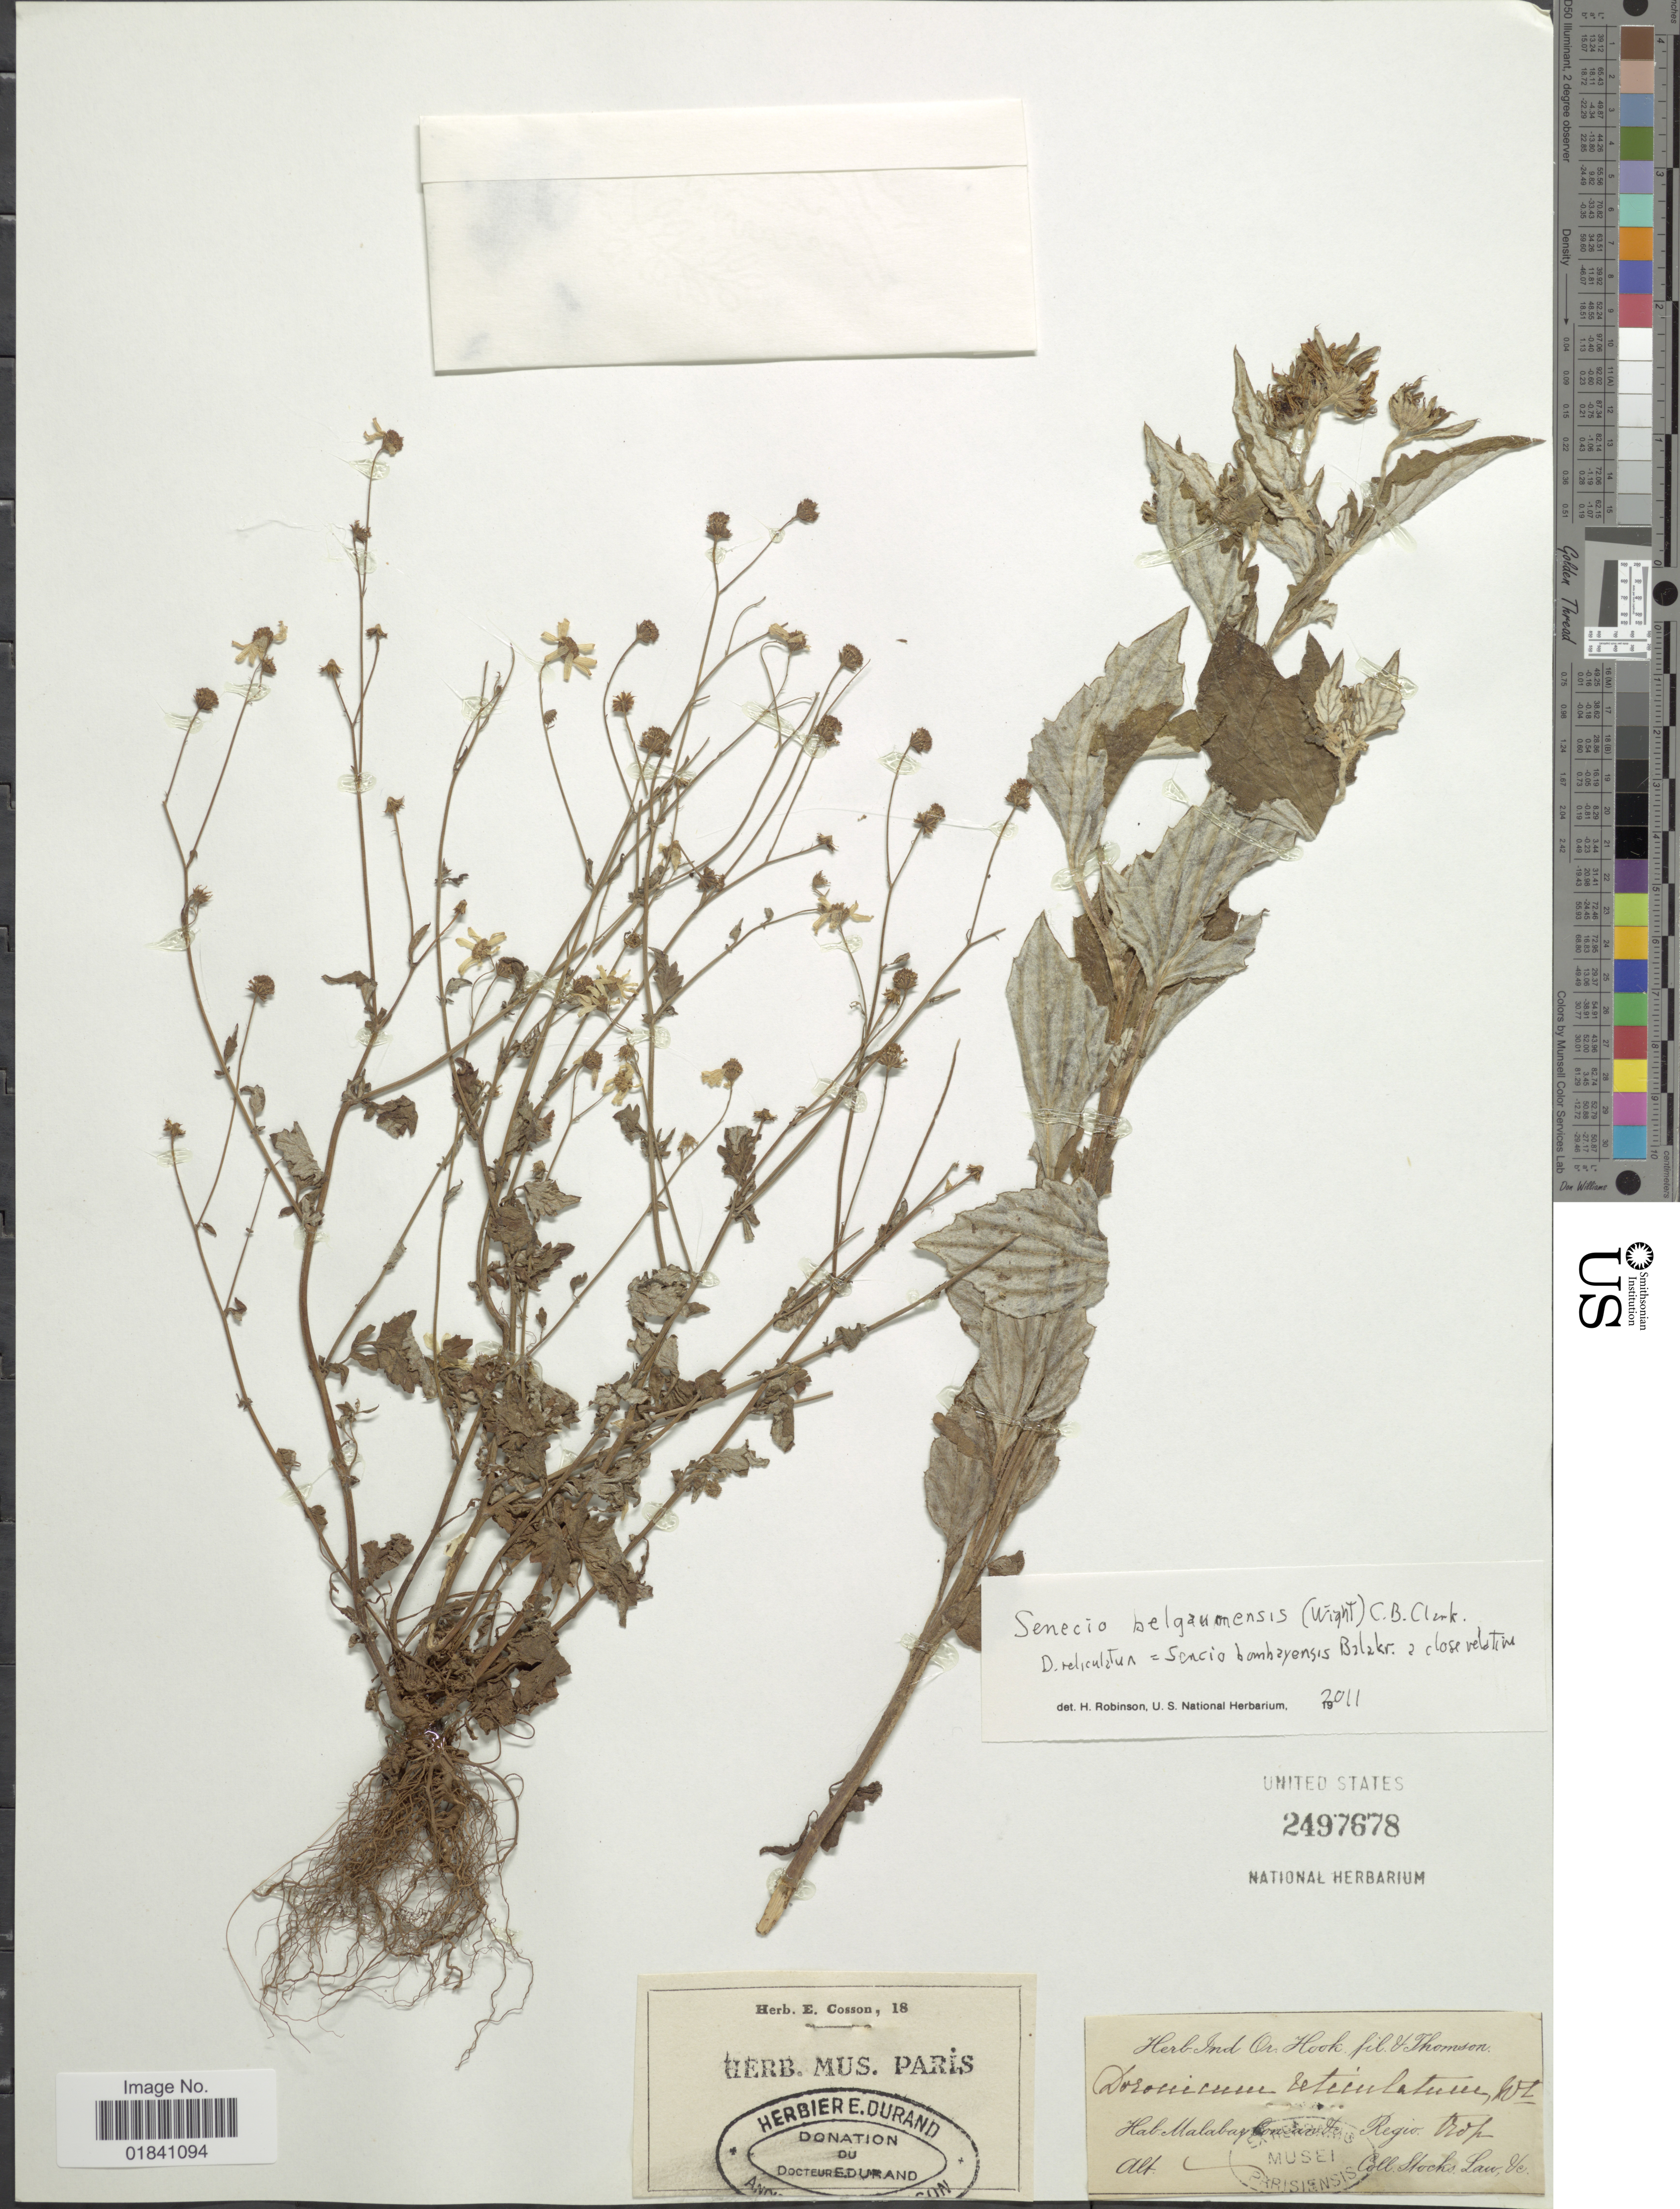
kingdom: Plantae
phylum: Tracheophyta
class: Magnoliopsida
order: Asterales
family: Asteraceae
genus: Senecio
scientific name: Senecio belgaumensis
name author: Clarke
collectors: Stocks, -- & -. Law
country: India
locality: Malabar, Concan Regio trop.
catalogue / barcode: US 2497678